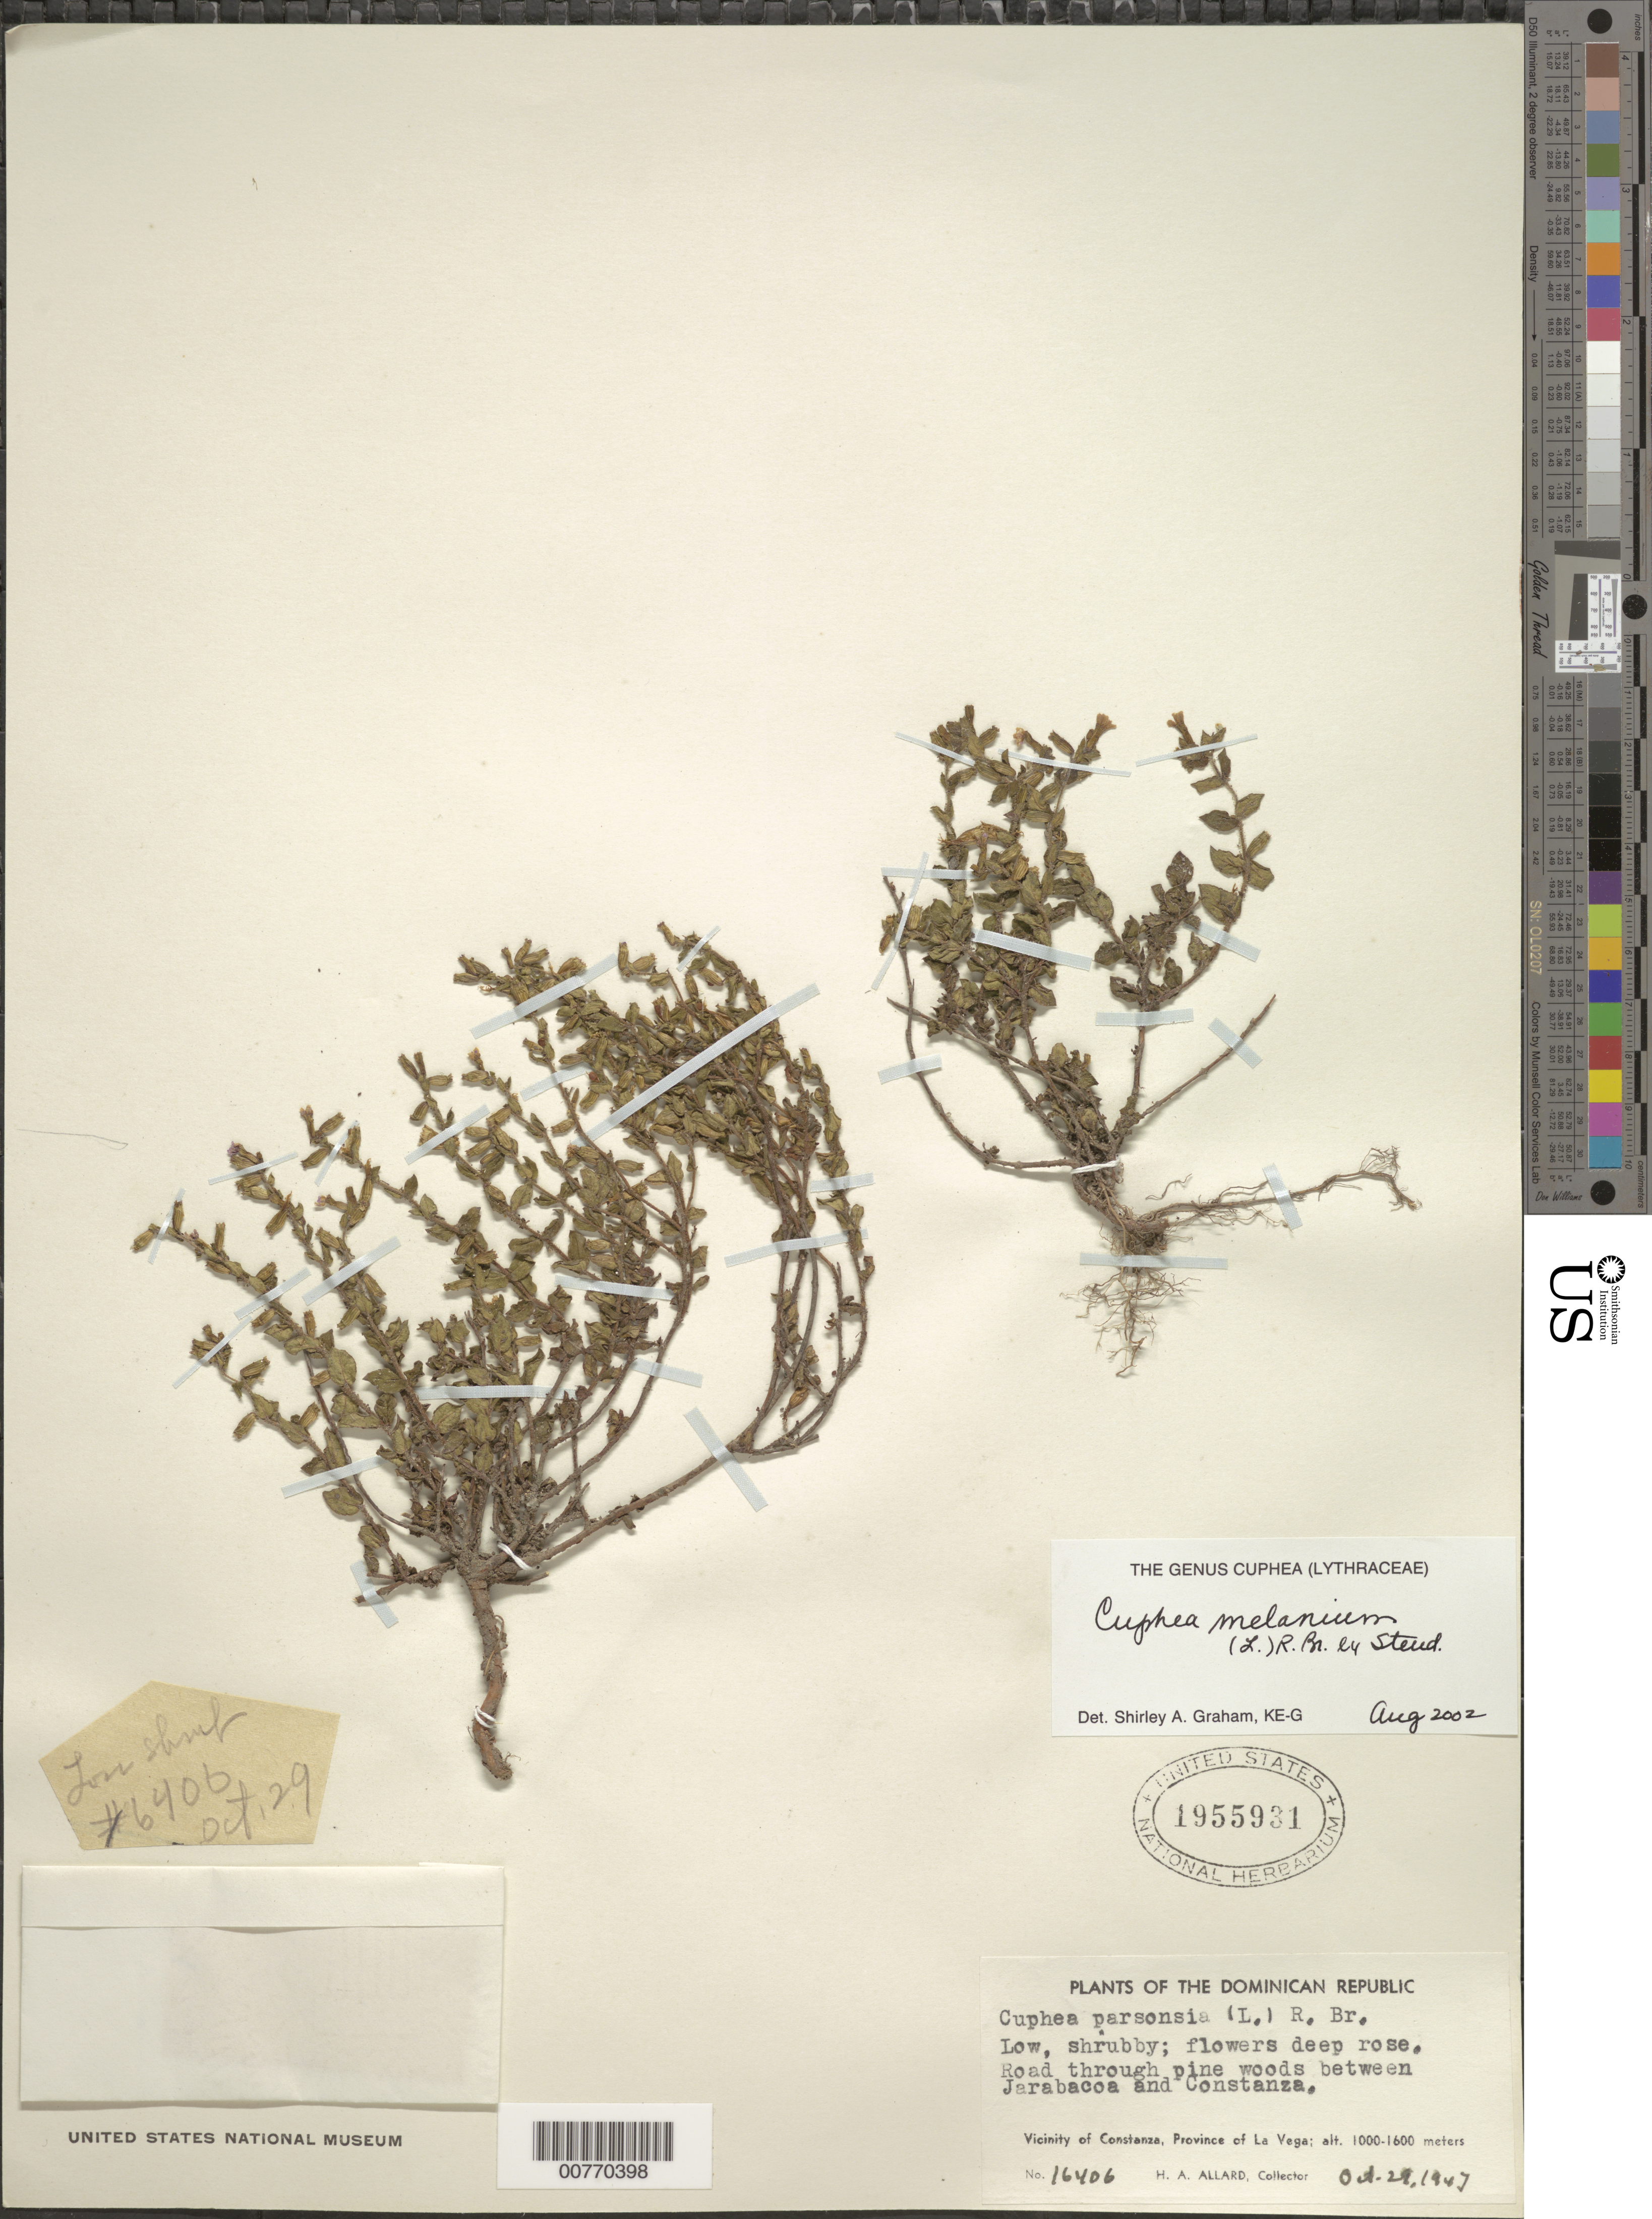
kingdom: Plantae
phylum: Tracheophyta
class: Magnoliopsida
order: Myrtales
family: Lythraceae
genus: Cuphea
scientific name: Cuphea melanium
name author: (L.) Cramer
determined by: Graham, Shirley Ann Tousch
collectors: H. A. Allard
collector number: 16406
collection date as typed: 29 Oct 1947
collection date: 1947-10-29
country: Dominican Republic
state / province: La Vega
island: Hispaniola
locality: Vicinity of Constanza, between Jarabacoa and Constanza.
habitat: Pine woods.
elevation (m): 1000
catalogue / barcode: US 1955931